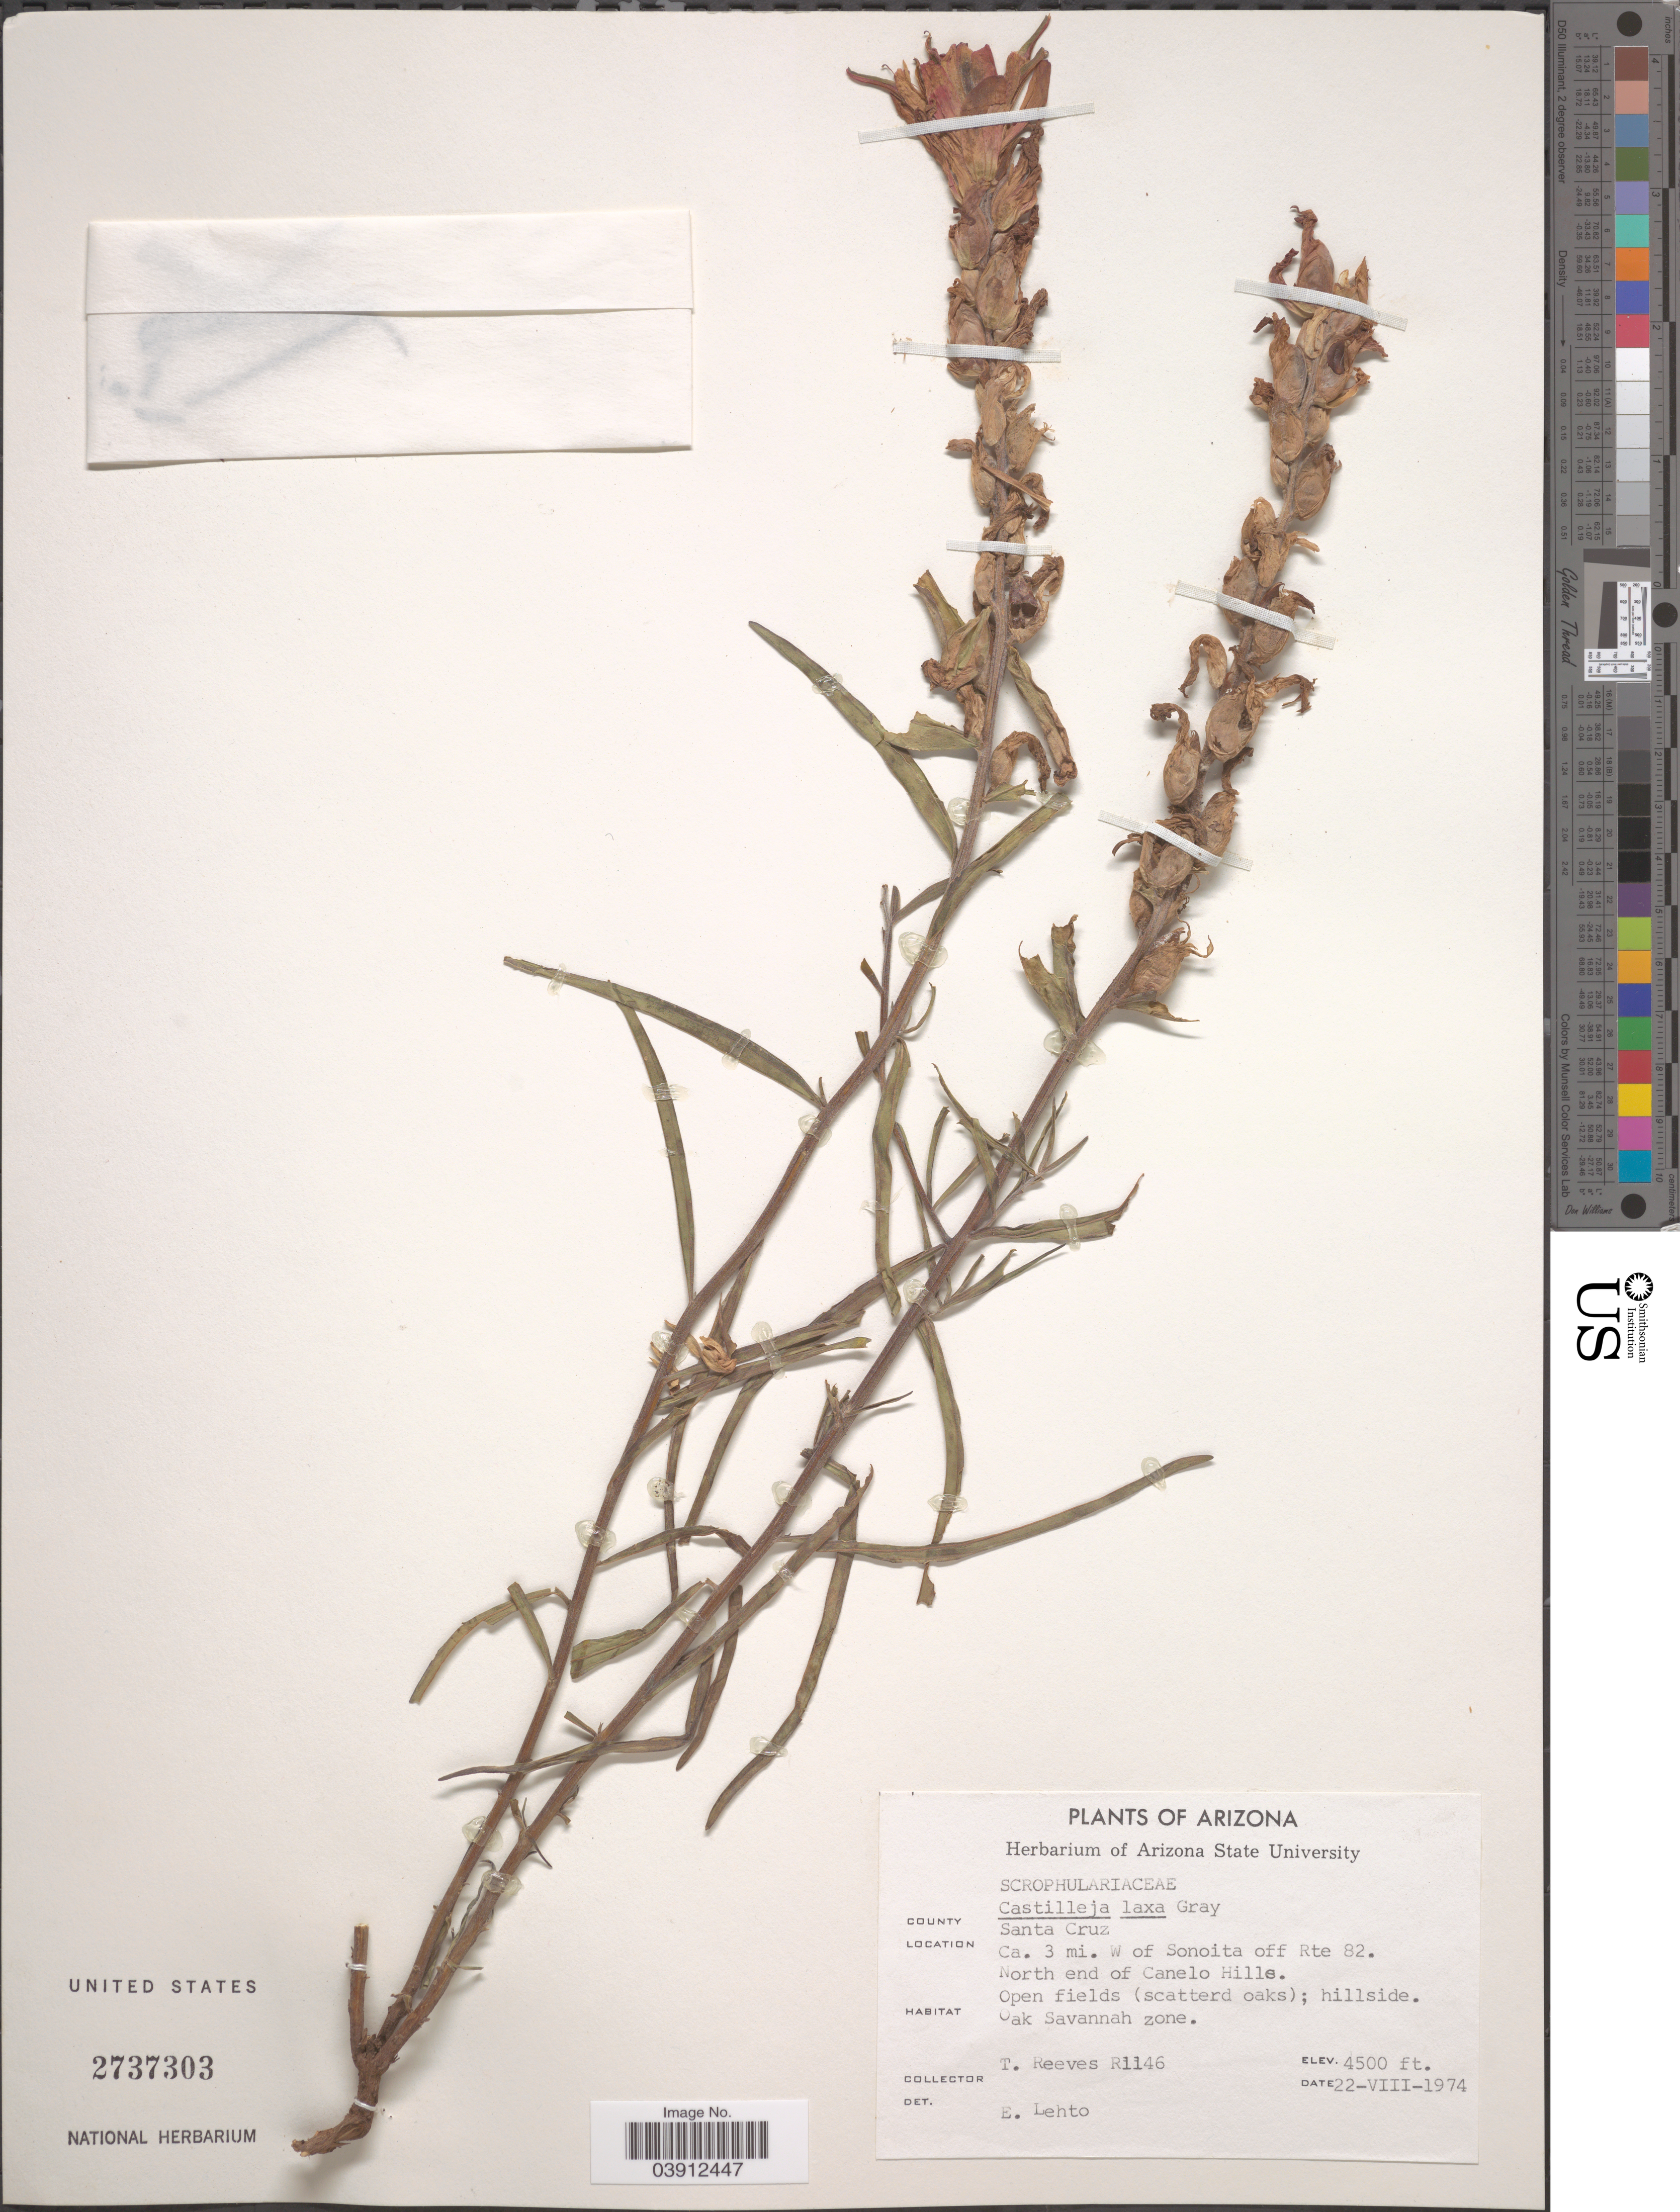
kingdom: Plantae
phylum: Tracheophyta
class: Magnoliopsida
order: Lamiales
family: Orobanchaceae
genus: Castilleja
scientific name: Castilleja laxa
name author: A. Gray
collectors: T. Reeves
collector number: R1146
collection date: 1974-08-22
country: United States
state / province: Arizona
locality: County Santa Cruz. Ca. 3 mi. W of Sonoita off Rte 82. North end of Canelo Hills. Open fields (scatterd oaks); hillside. Oak Savannah zone.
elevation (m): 1372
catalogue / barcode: US 2737303